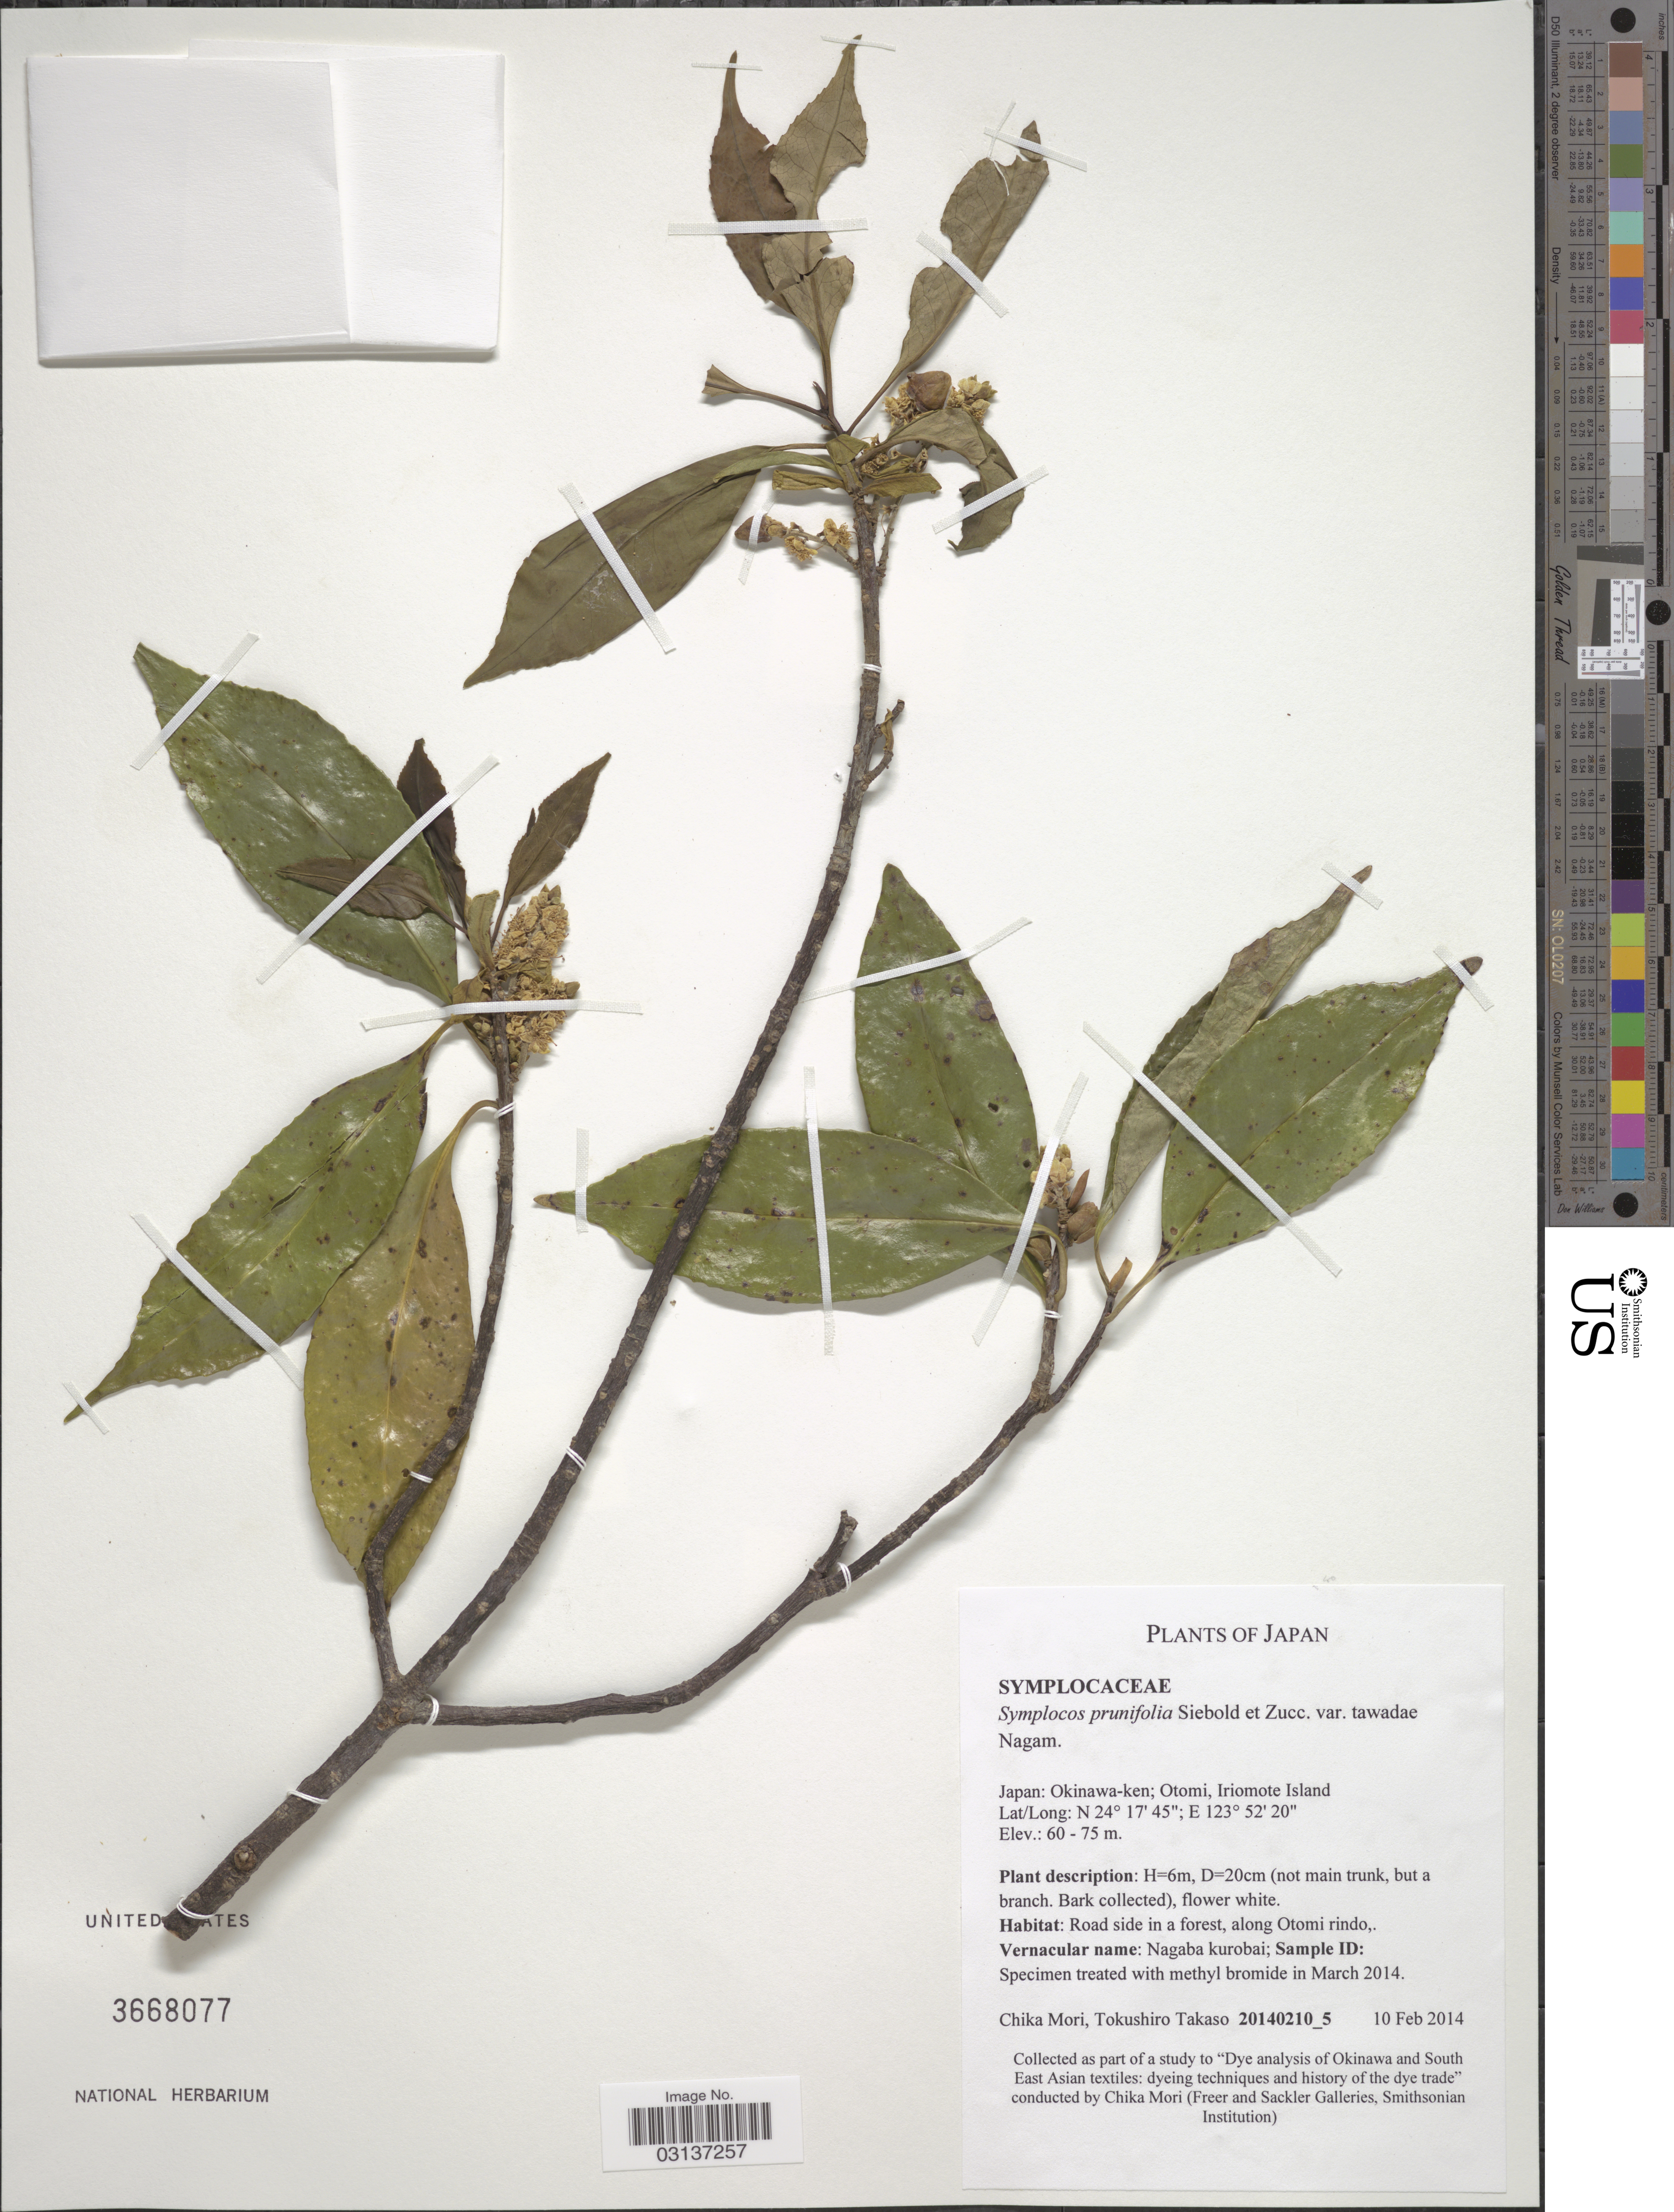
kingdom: Plantae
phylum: Tracheophyta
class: Magnoliopsida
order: Ericales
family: Symplocaceae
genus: Symplocos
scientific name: Symplocos sumuntia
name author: Buch.-Ham. ex D. Don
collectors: C. Mori & T. Takaso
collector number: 20140210_5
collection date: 2014-02-10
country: Japan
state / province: Okinawa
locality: Okinawa-ken; Otomi, Iriomote Island.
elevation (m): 60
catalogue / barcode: US 3668077